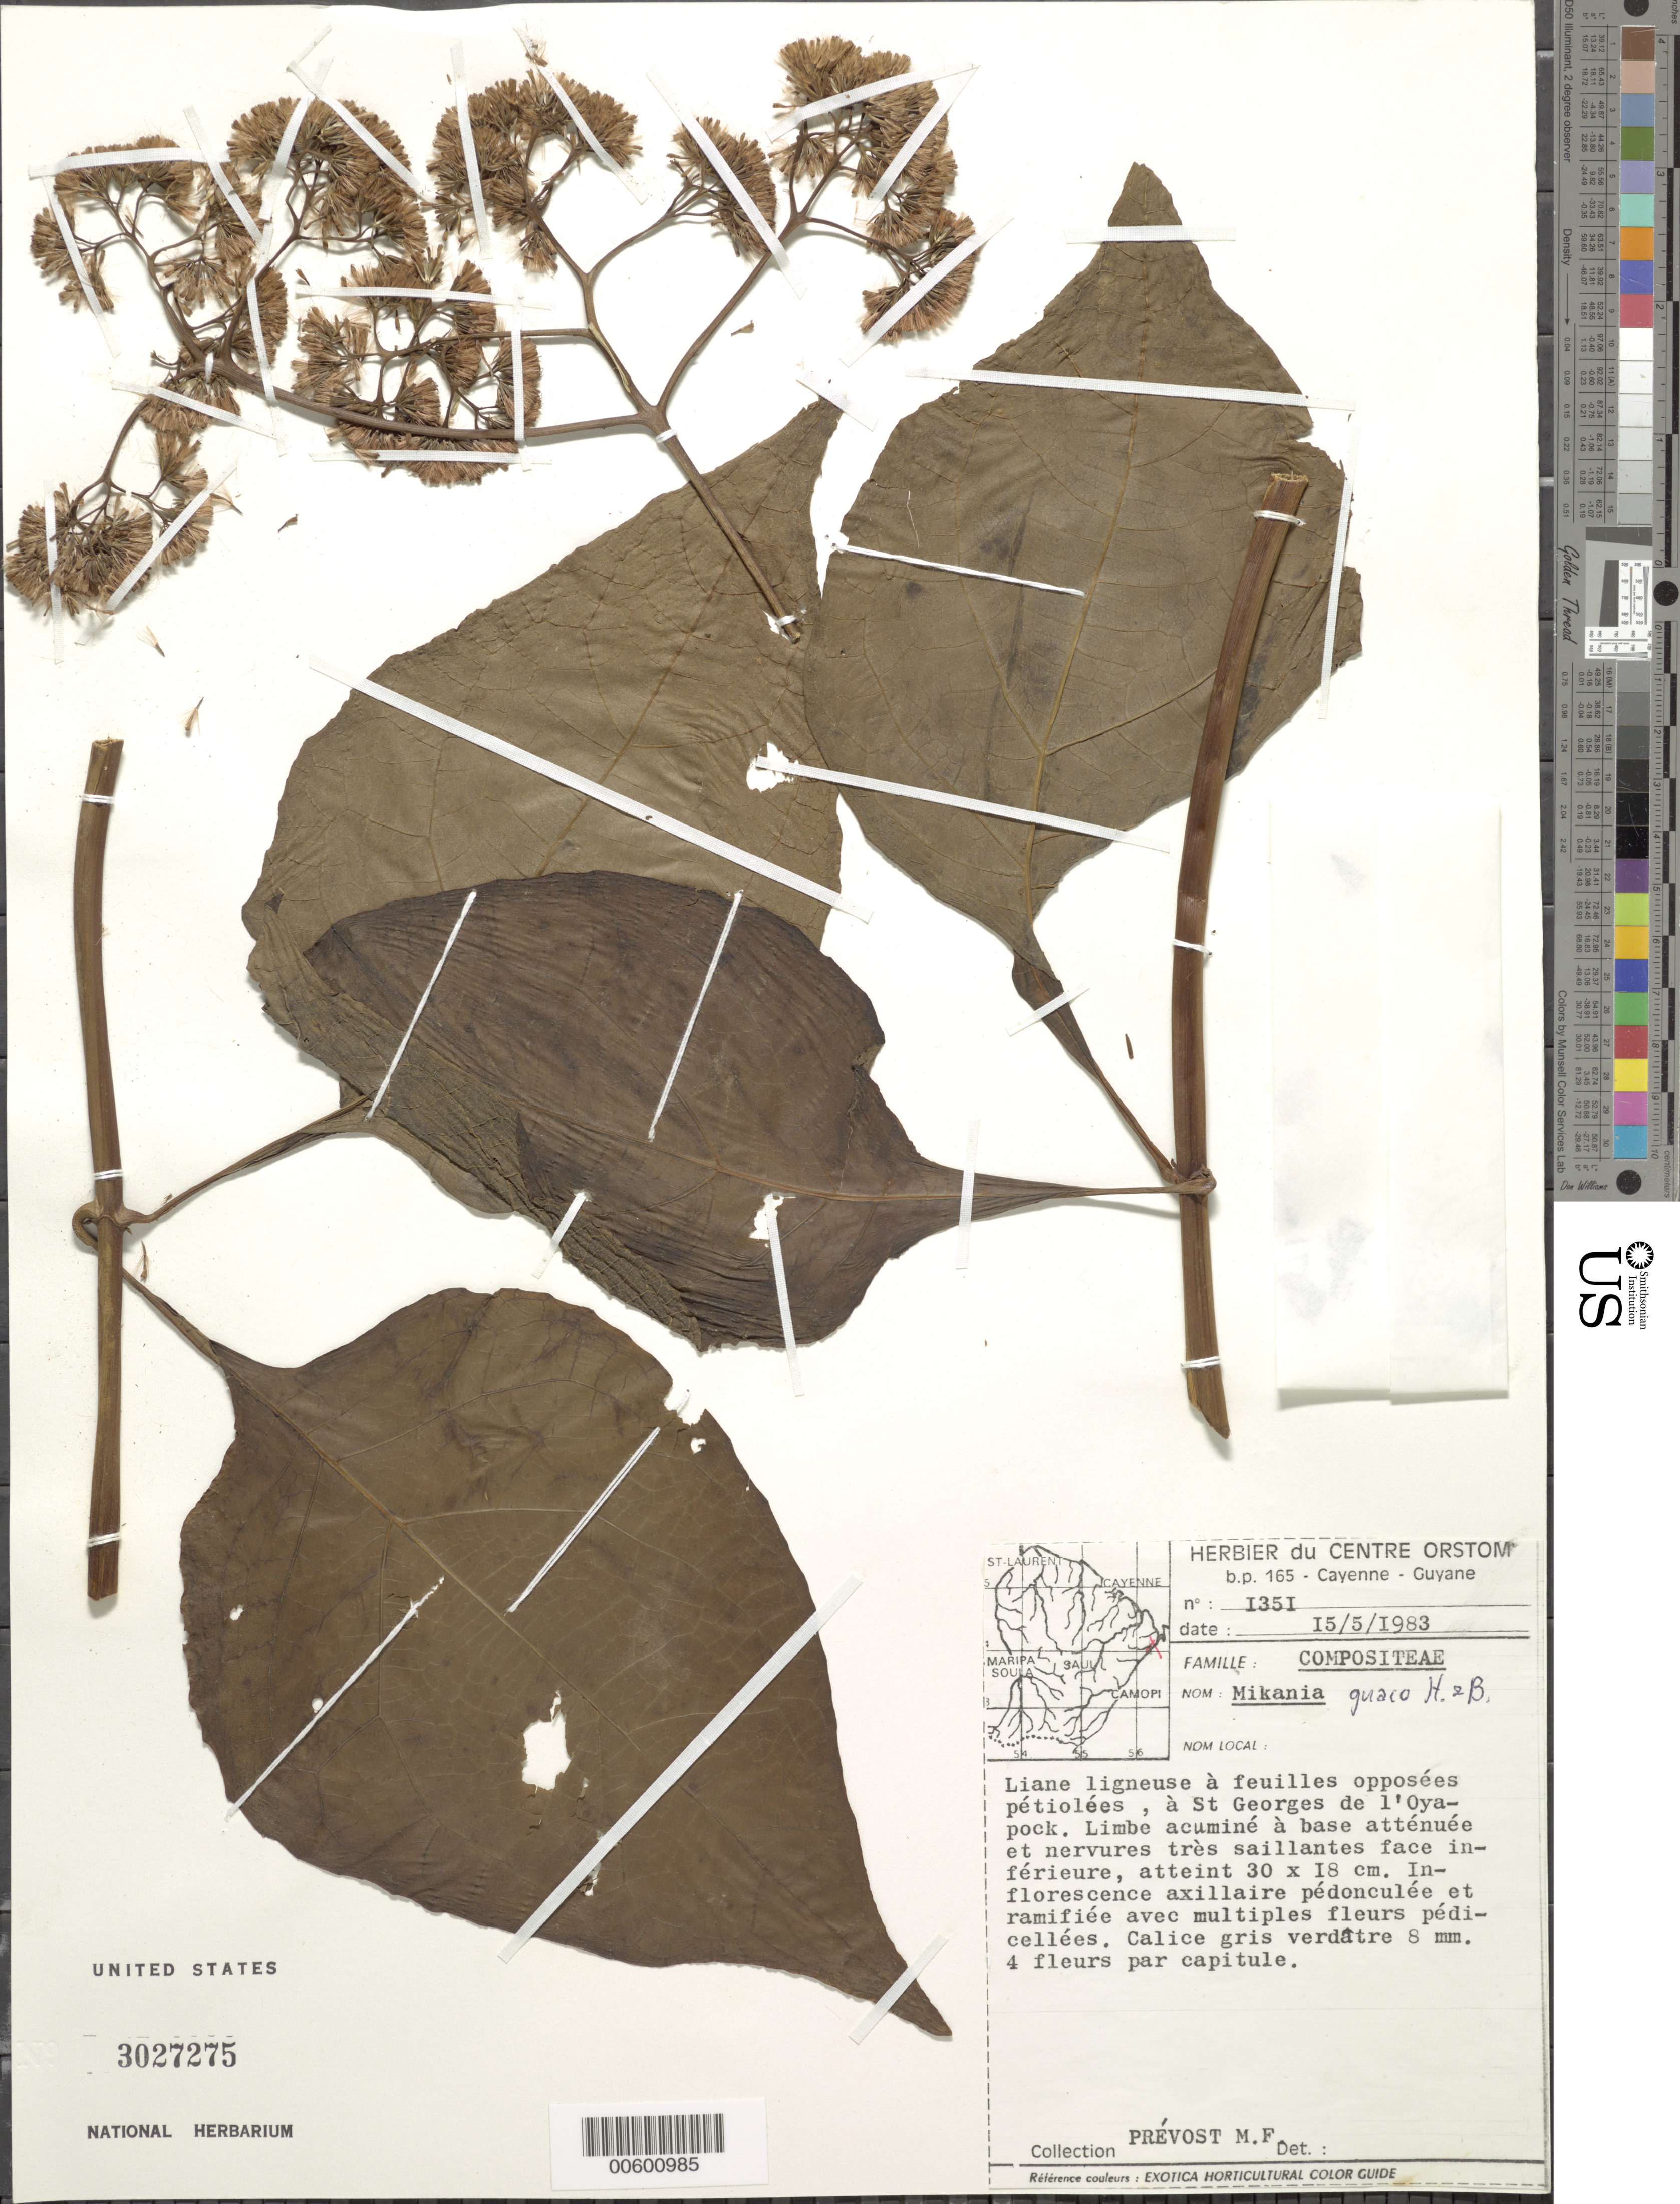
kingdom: Plantae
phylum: Tracheophyta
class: Magnoliopsida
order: Asterales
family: Asteraceae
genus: Mikania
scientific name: Mikania guaco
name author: Humb. & Bonpl.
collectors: M.-F. Prévost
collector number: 1351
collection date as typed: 15-May-83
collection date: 1983-05-15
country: French Guiana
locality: St. Georges de l'Oyapock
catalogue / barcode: US 3027275